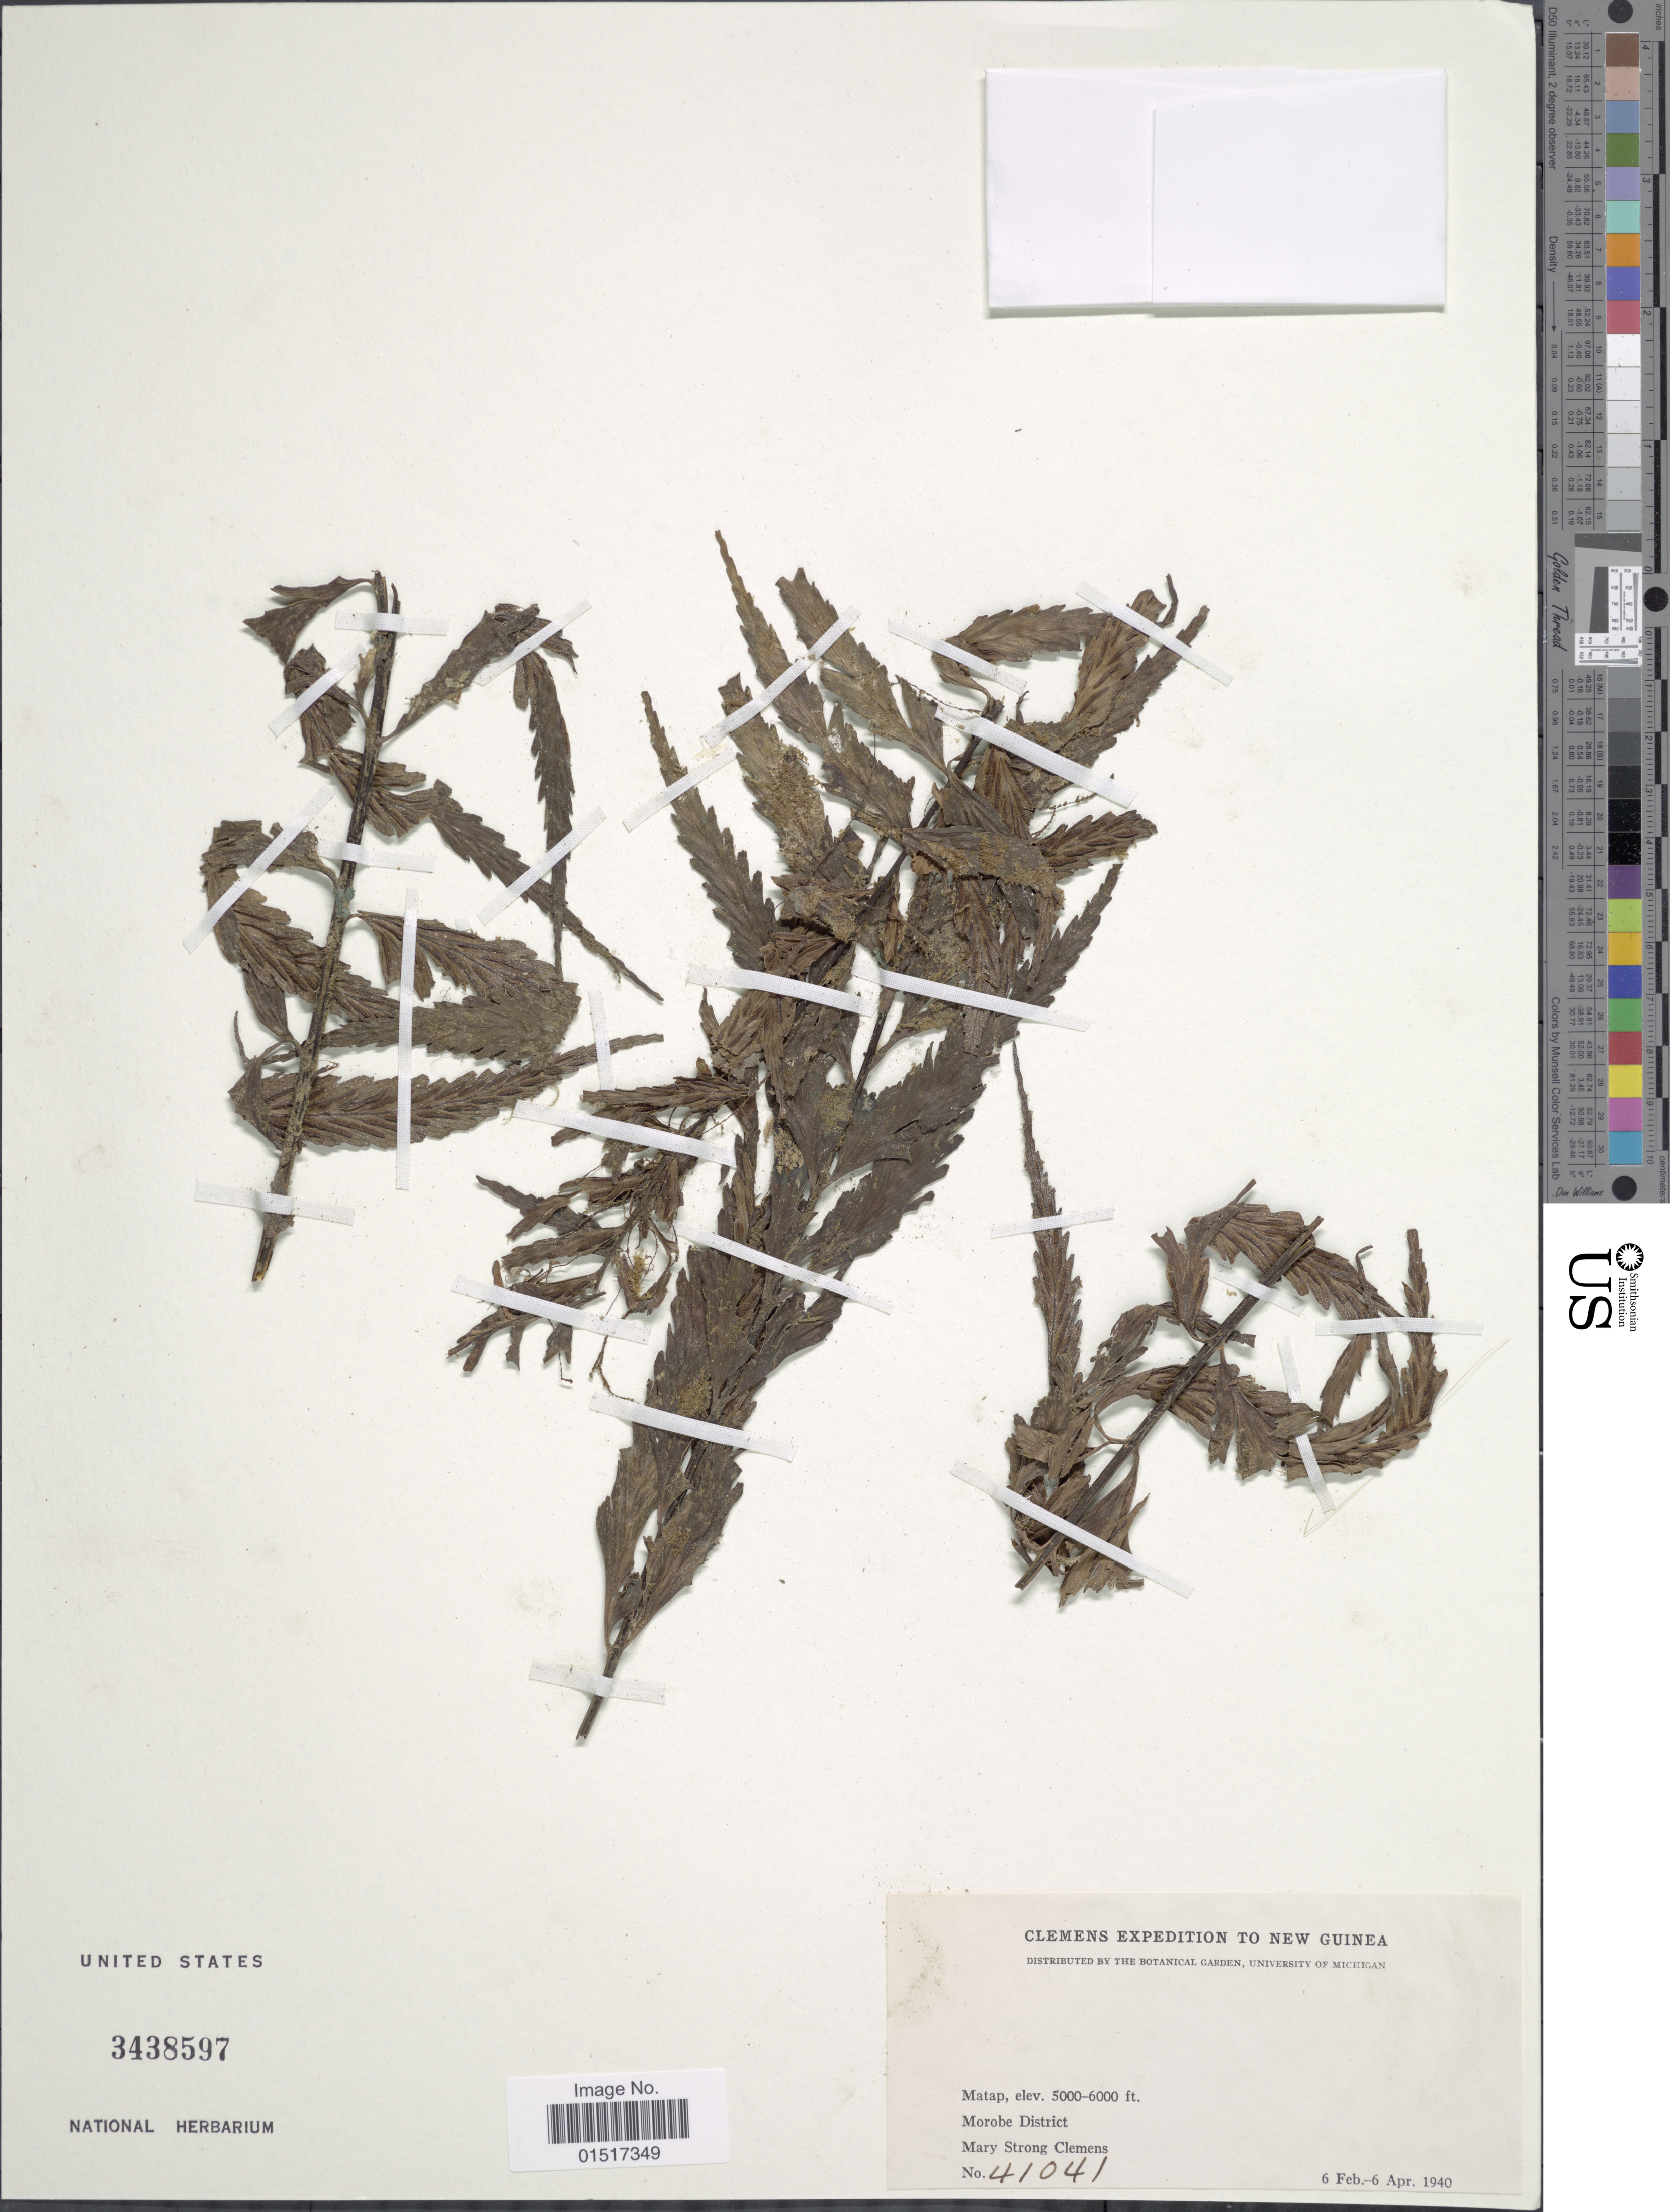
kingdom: Plantae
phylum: Tracheophyta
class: Polypodiopsida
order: Polypodiales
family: Aspleniaceae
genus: Asplenium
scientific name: Asplenium sp.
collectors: M. S. Clemens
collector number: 41041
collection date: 1940-02-06/1940-04-06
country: Papua New Guinea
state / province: Morobe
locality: New Guinea. Matap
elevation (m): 1524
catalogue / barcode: US 3438597